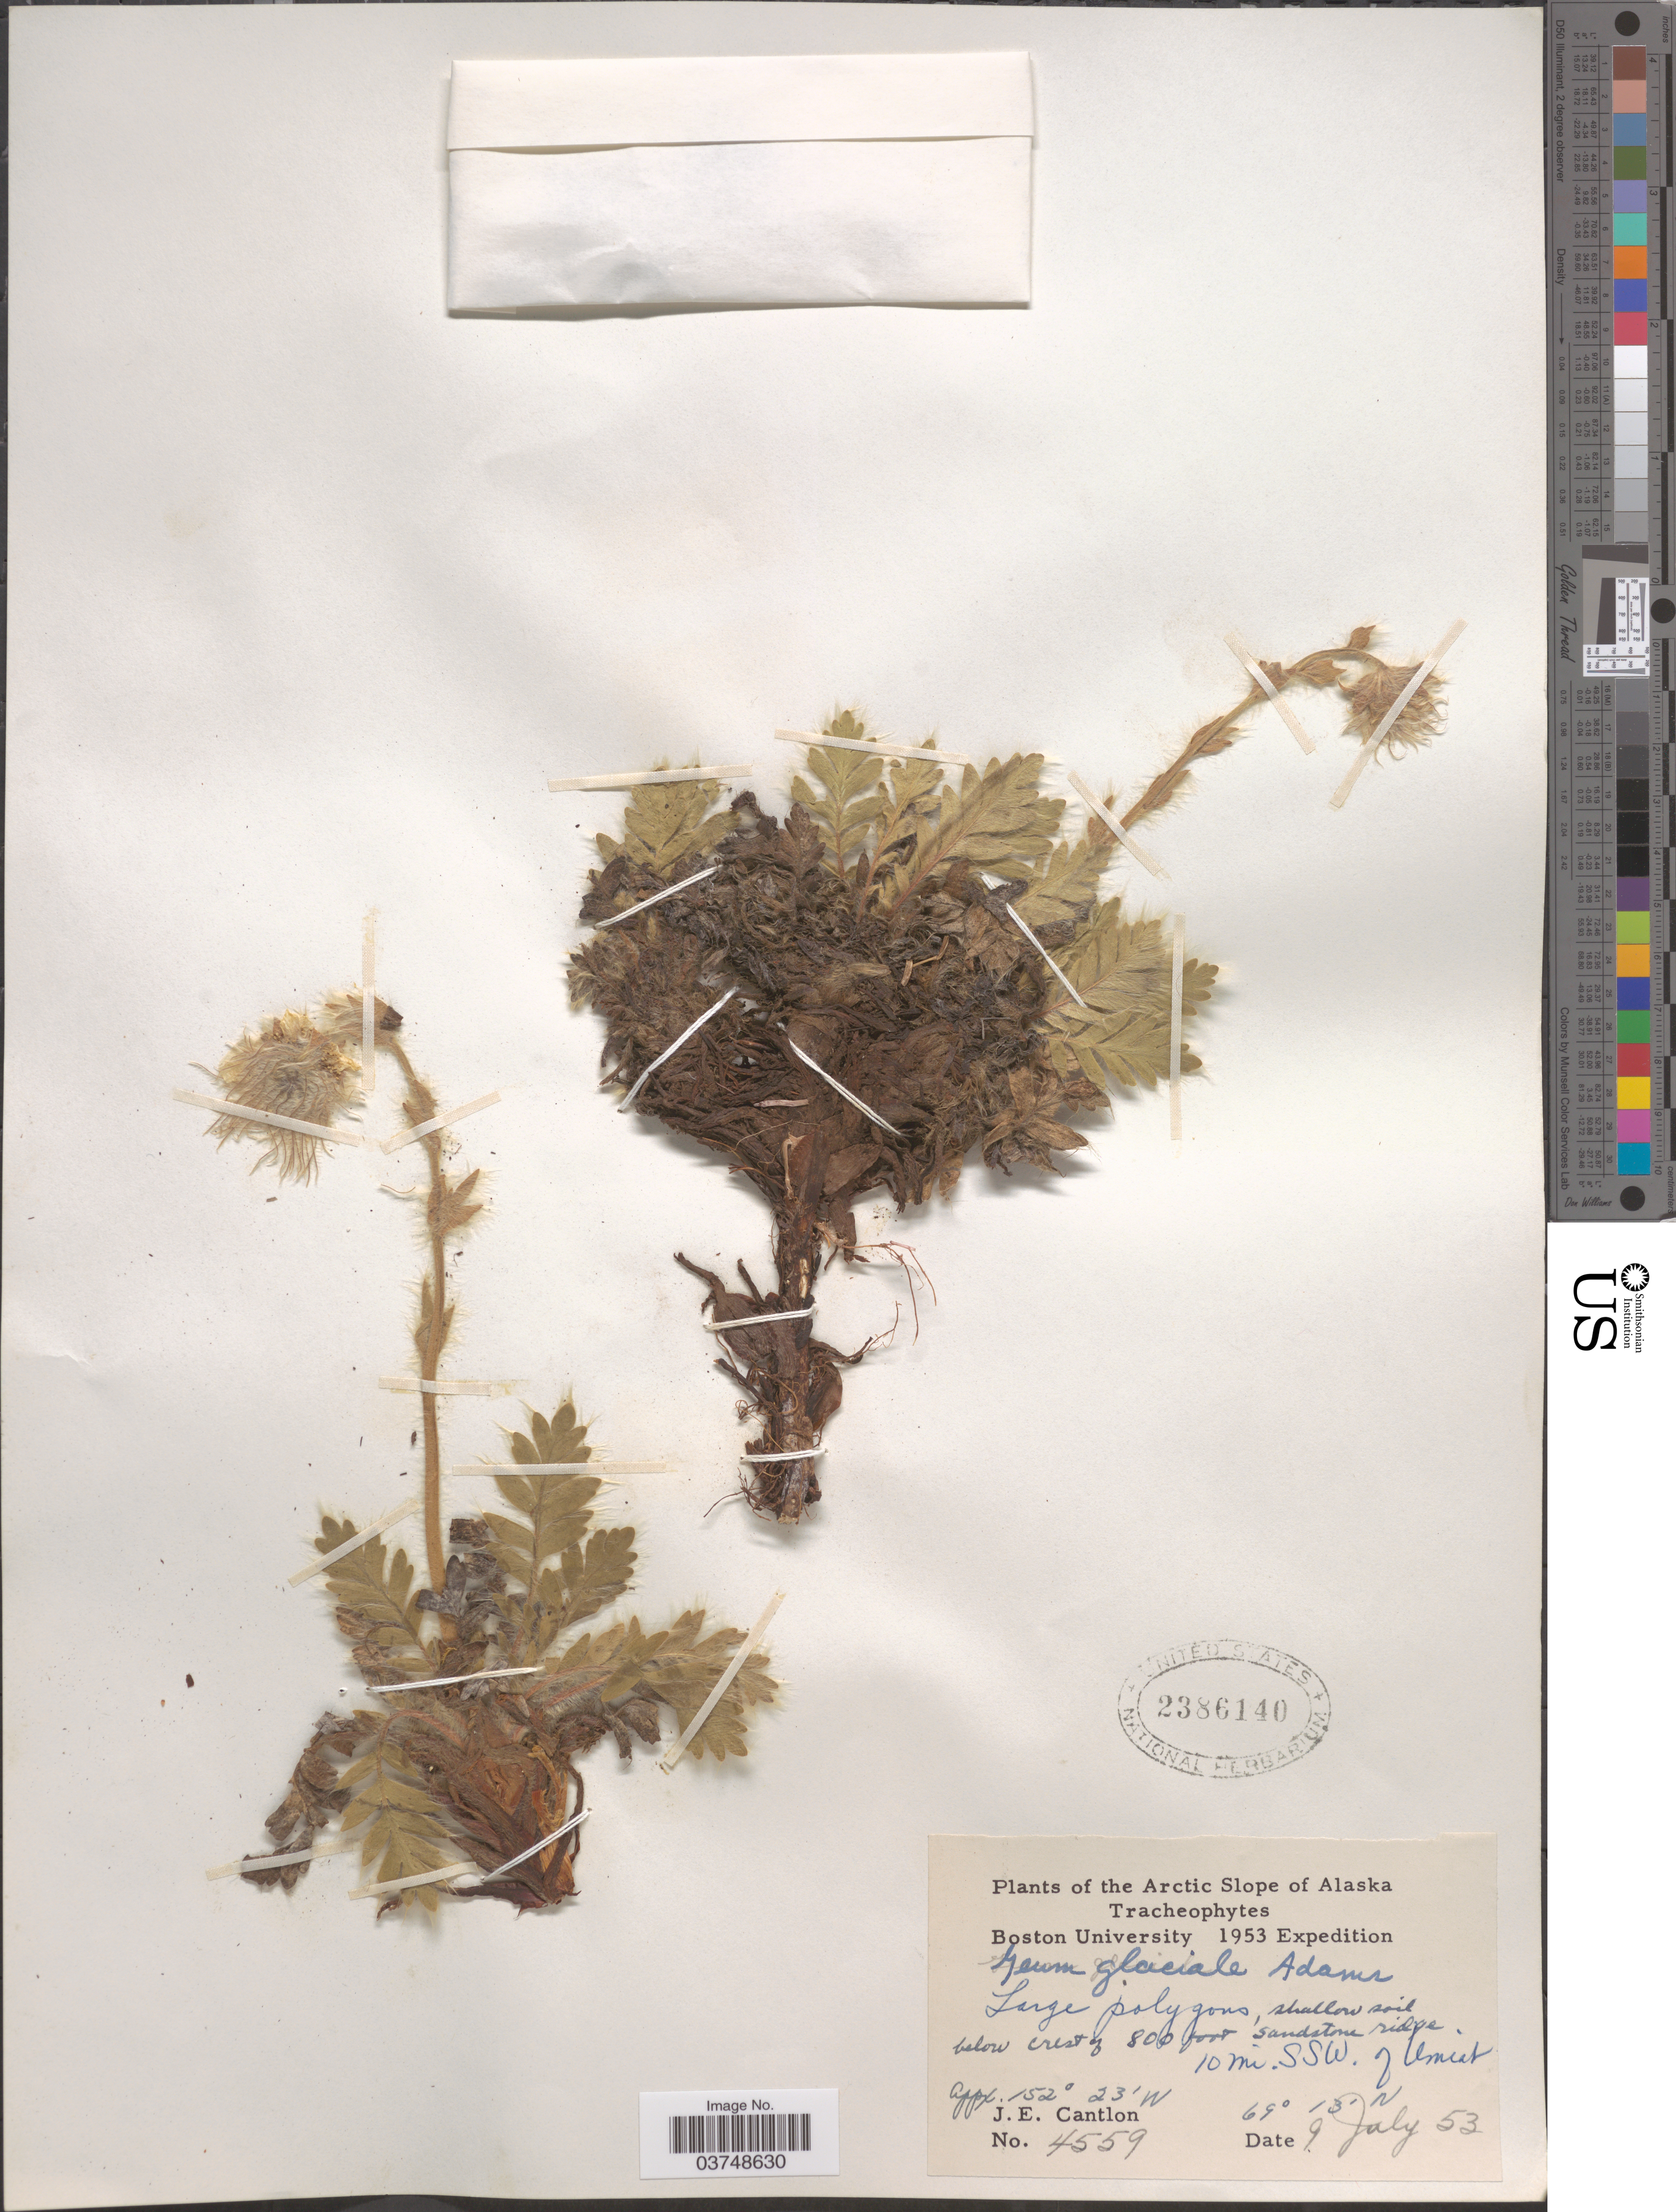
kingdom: Plantae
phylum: Tracheophyta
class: Magnoliopsida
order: Rosales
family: Rosaceae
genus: Geum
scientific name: Geum glaciale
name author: Adams ex Fisch.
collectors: J. Cantlon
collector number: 4559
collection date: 1953-07-09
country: United States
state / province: Alaska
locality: Arctic Slope of Alaska. 10 mi. SSW of Umiat.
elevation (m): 244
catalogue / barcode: US 2386140